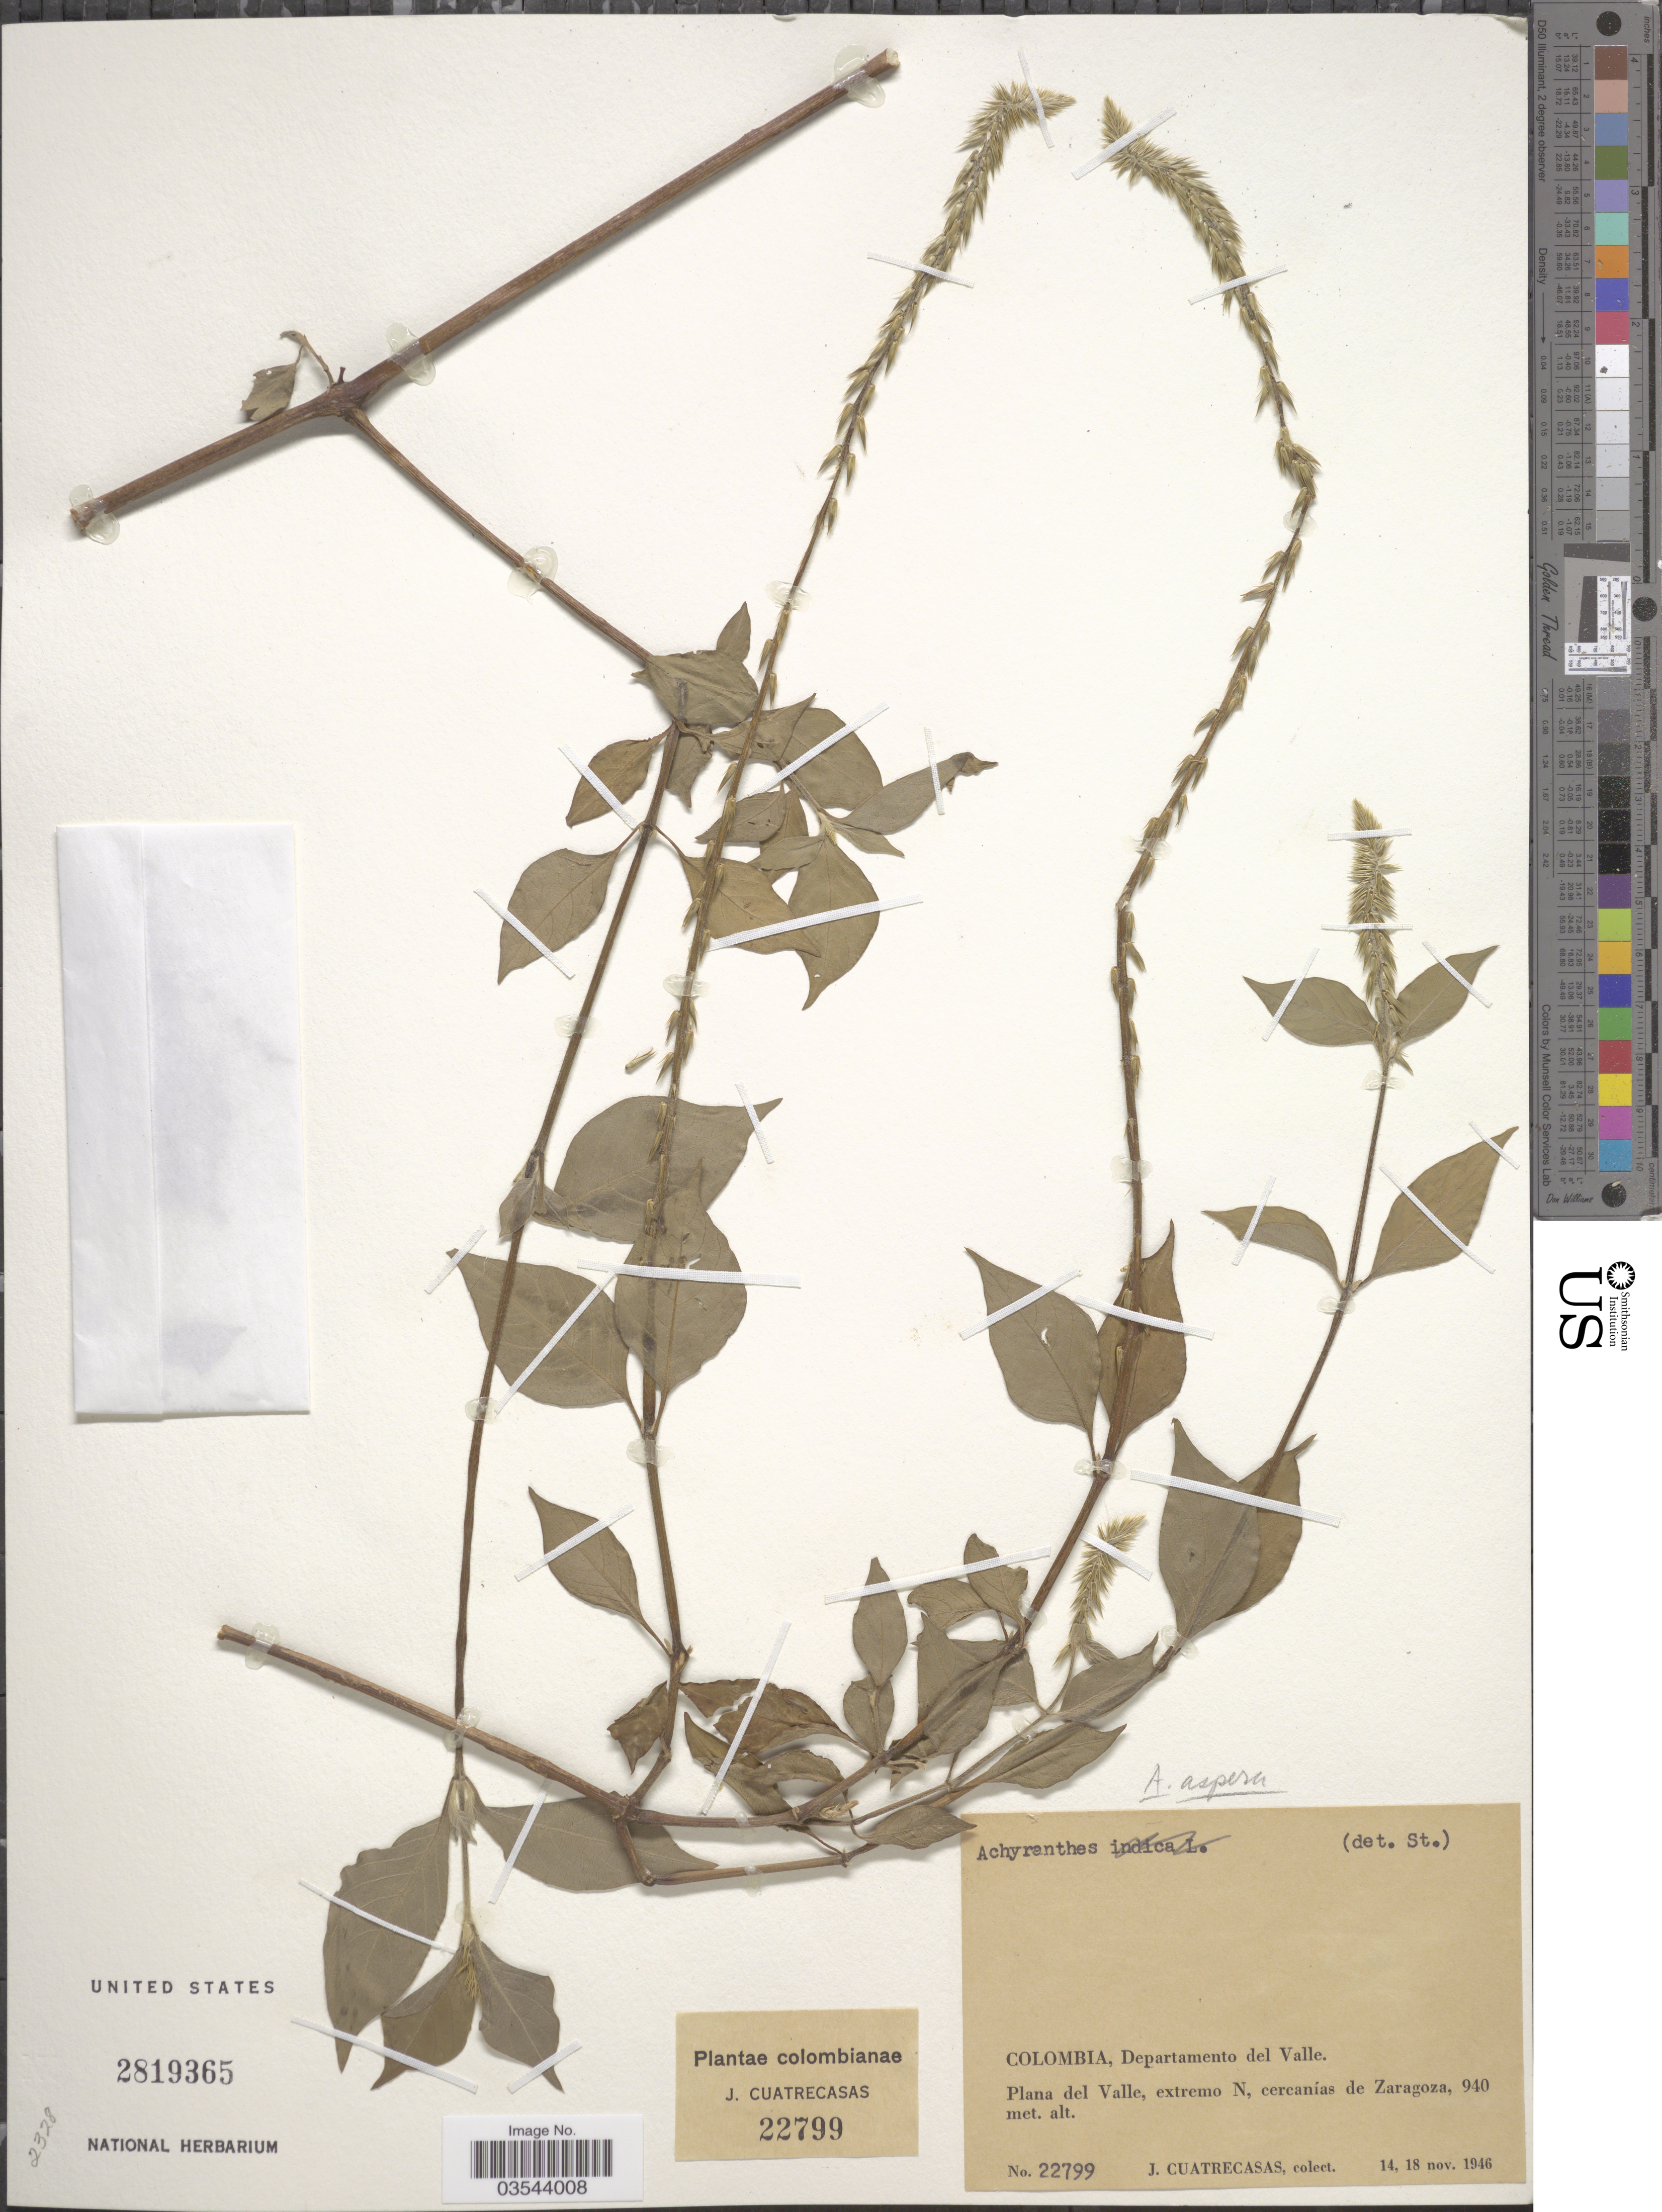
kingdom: Plantae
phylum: Tracheophyta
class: Magnoliopsida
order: Caryophyllales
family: Amaranthaceae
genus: Achyranthes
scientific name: Achyranthes aspera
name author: L.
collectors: J. Cuatrecasas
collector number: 22799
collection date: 1946-11-14/1946-11-18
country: Colombia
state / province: Valle del Cauca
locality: Departamento del Valle. Plana del Valle, extremo N, cercanías de Zaragoza.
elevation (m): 940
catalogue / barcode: US 2819365